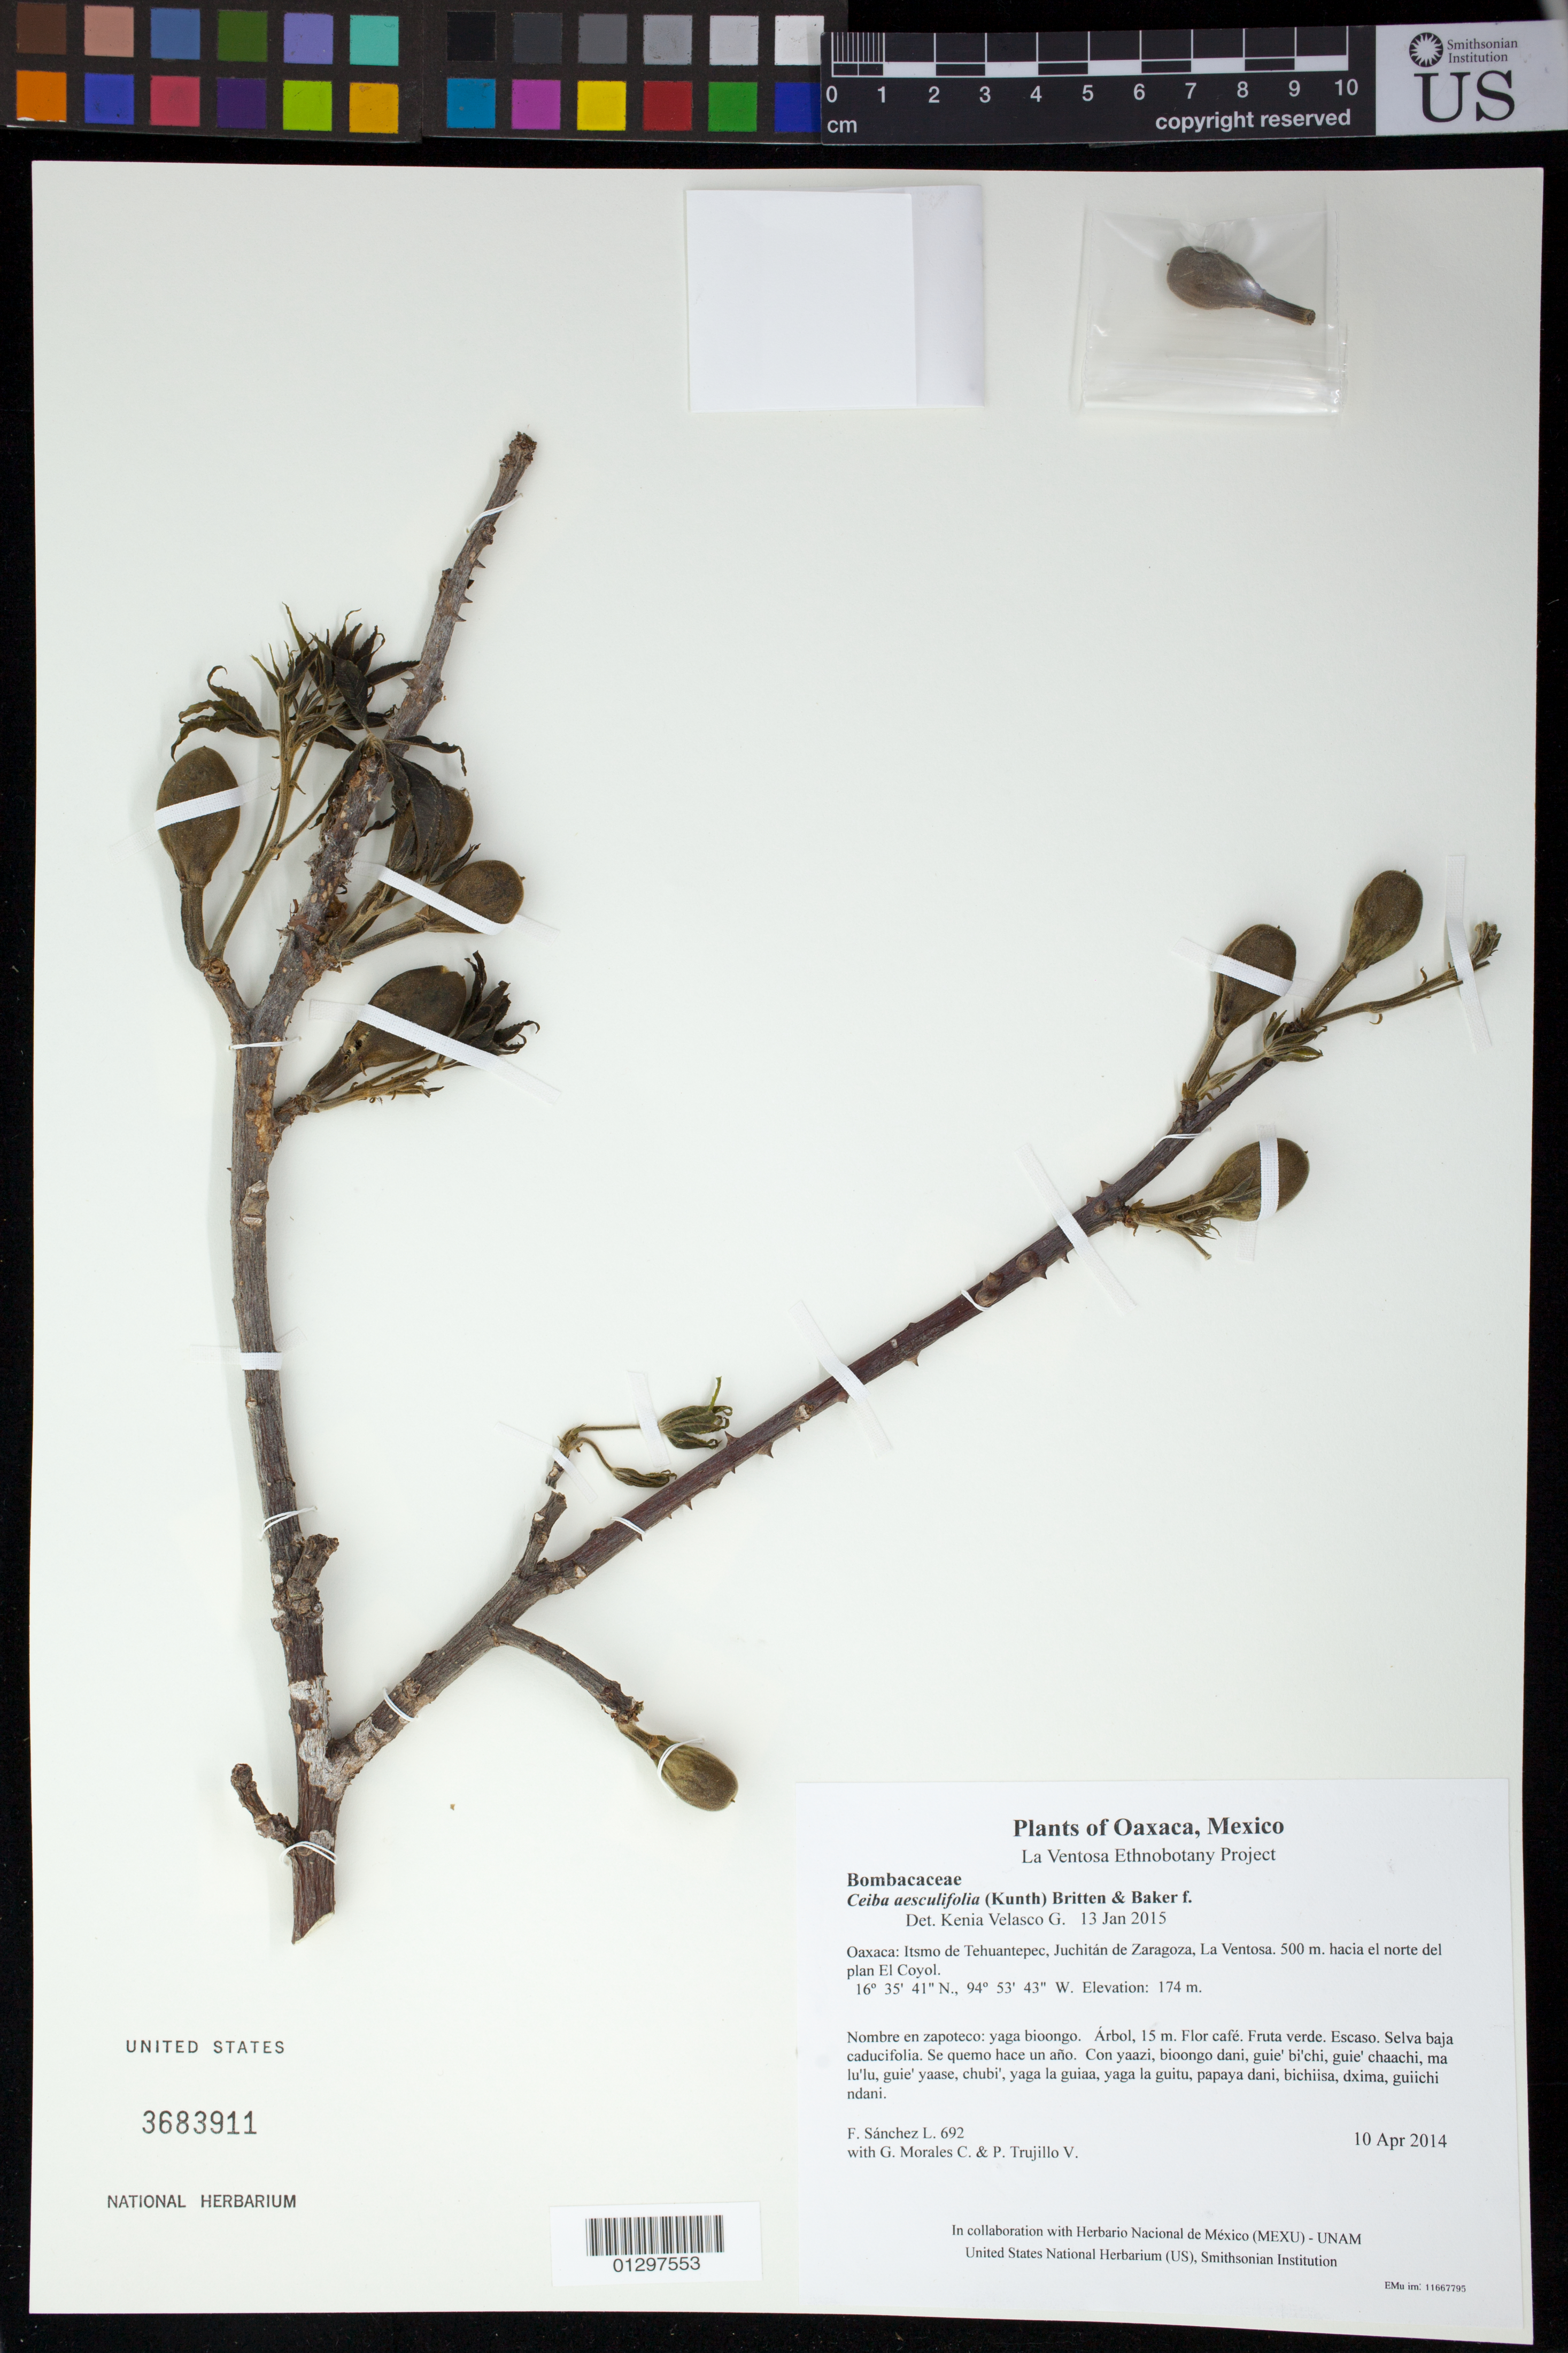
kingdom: Plantae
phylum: Tracheophyta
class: Magnoliopsida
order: Malvales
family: Malvaceae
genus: Ceiba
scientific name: Ceiba aesculifolia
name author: (Kunth) Britten & Baker f.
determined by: Velasco G., Kenia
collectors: F. Sánchez L., G. Morales C. & P. Trujillo V.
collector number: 692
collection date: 2014-04-10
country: Mexico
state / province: Oaxaca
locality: Itsmo de Tehuantepec, Juchitán de Zaragoza, La Ventosa. 500 m. hacia el norte del plan El Coyol.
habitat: Selva baja caducifolia. Se quemo hace un año.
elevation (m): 174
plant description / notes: JEBOT, MEXU, SERO, US; Yaga. 15 m. Guie' namuu. Cuaananaxhi naga'. Huaxie'.; ceiba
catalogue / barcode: US 3683911